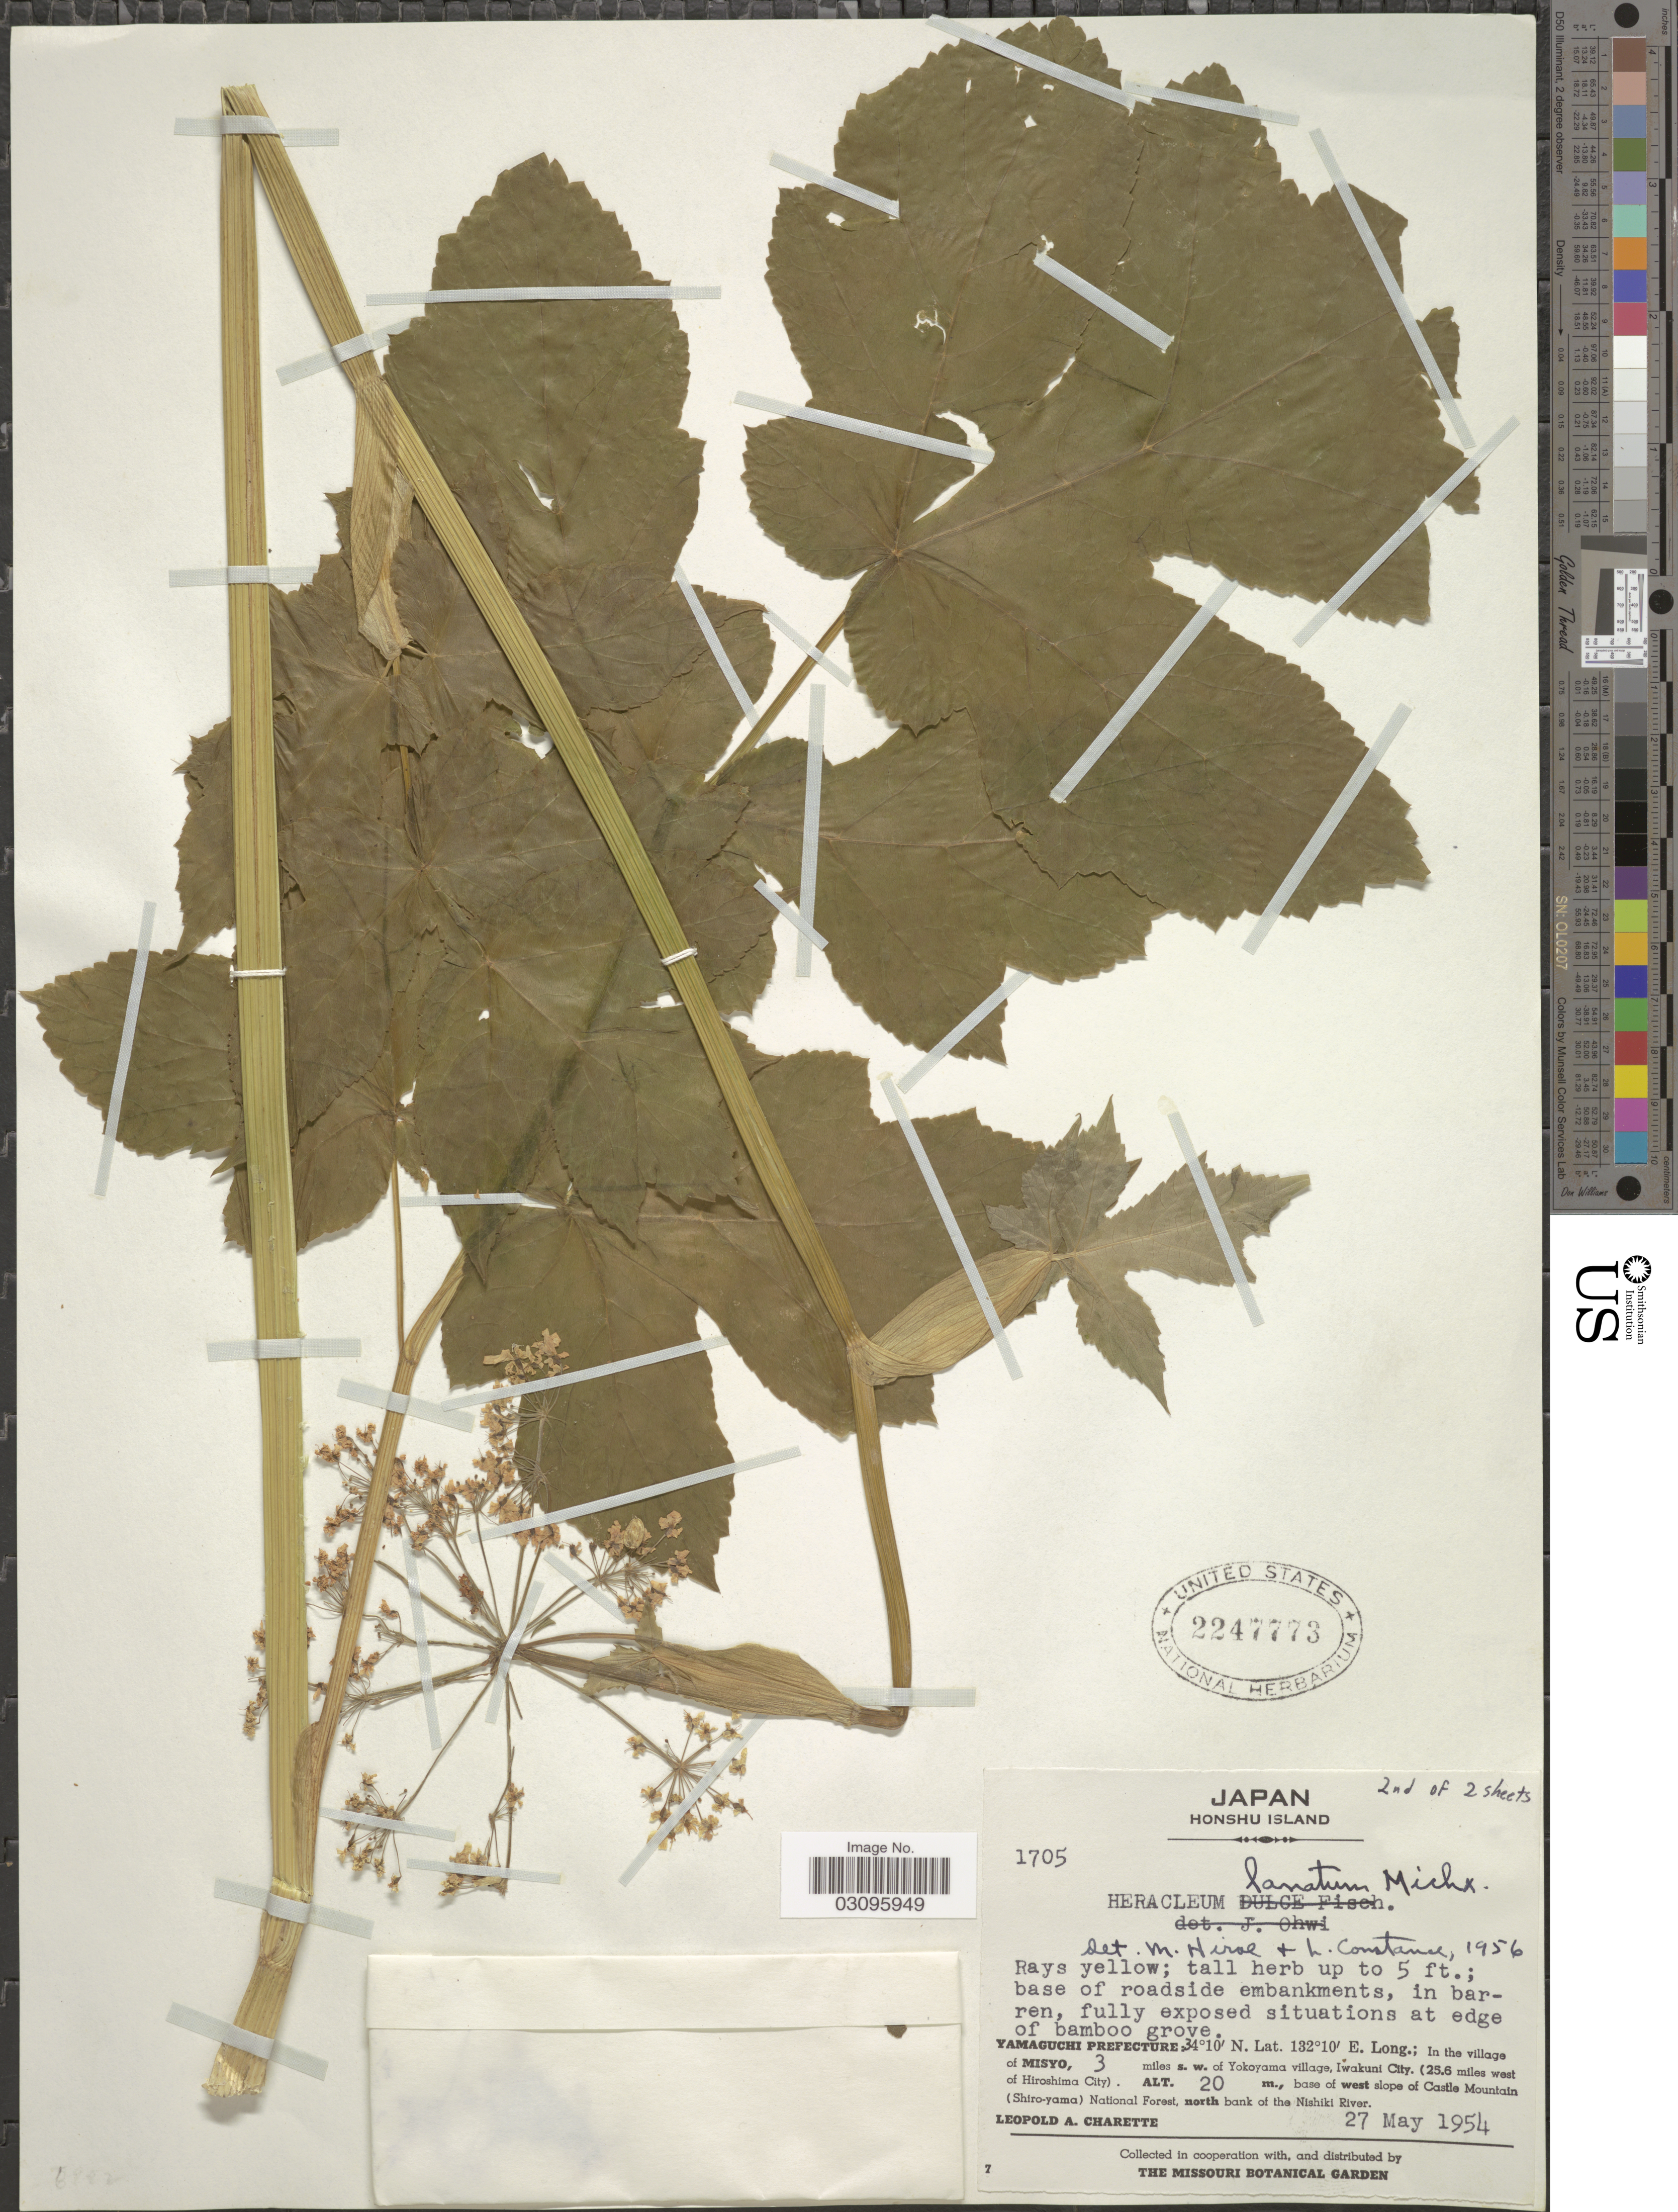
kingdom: Plantae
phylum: Tracheophyta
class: Magnoliopsida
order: Apiales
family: Apiaceae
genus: Heracleum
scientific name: Heracleum lanatum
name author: Michx.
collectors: L. A. Charette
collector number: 1705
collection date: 1954-05-27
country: Japan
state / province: Yamaguti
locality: Honshu Island. Yamaguchi Prefecture; In the village of Misyo, 3 miles s.w. of Yokoyama village, Iwakuni City (25.6 miles west of Hiroshima City). Base of west slope of Castle Mountain (Shiro-yama) National Forest, north bank of the Nishiki River.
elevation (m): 20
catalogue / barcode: US 2247773